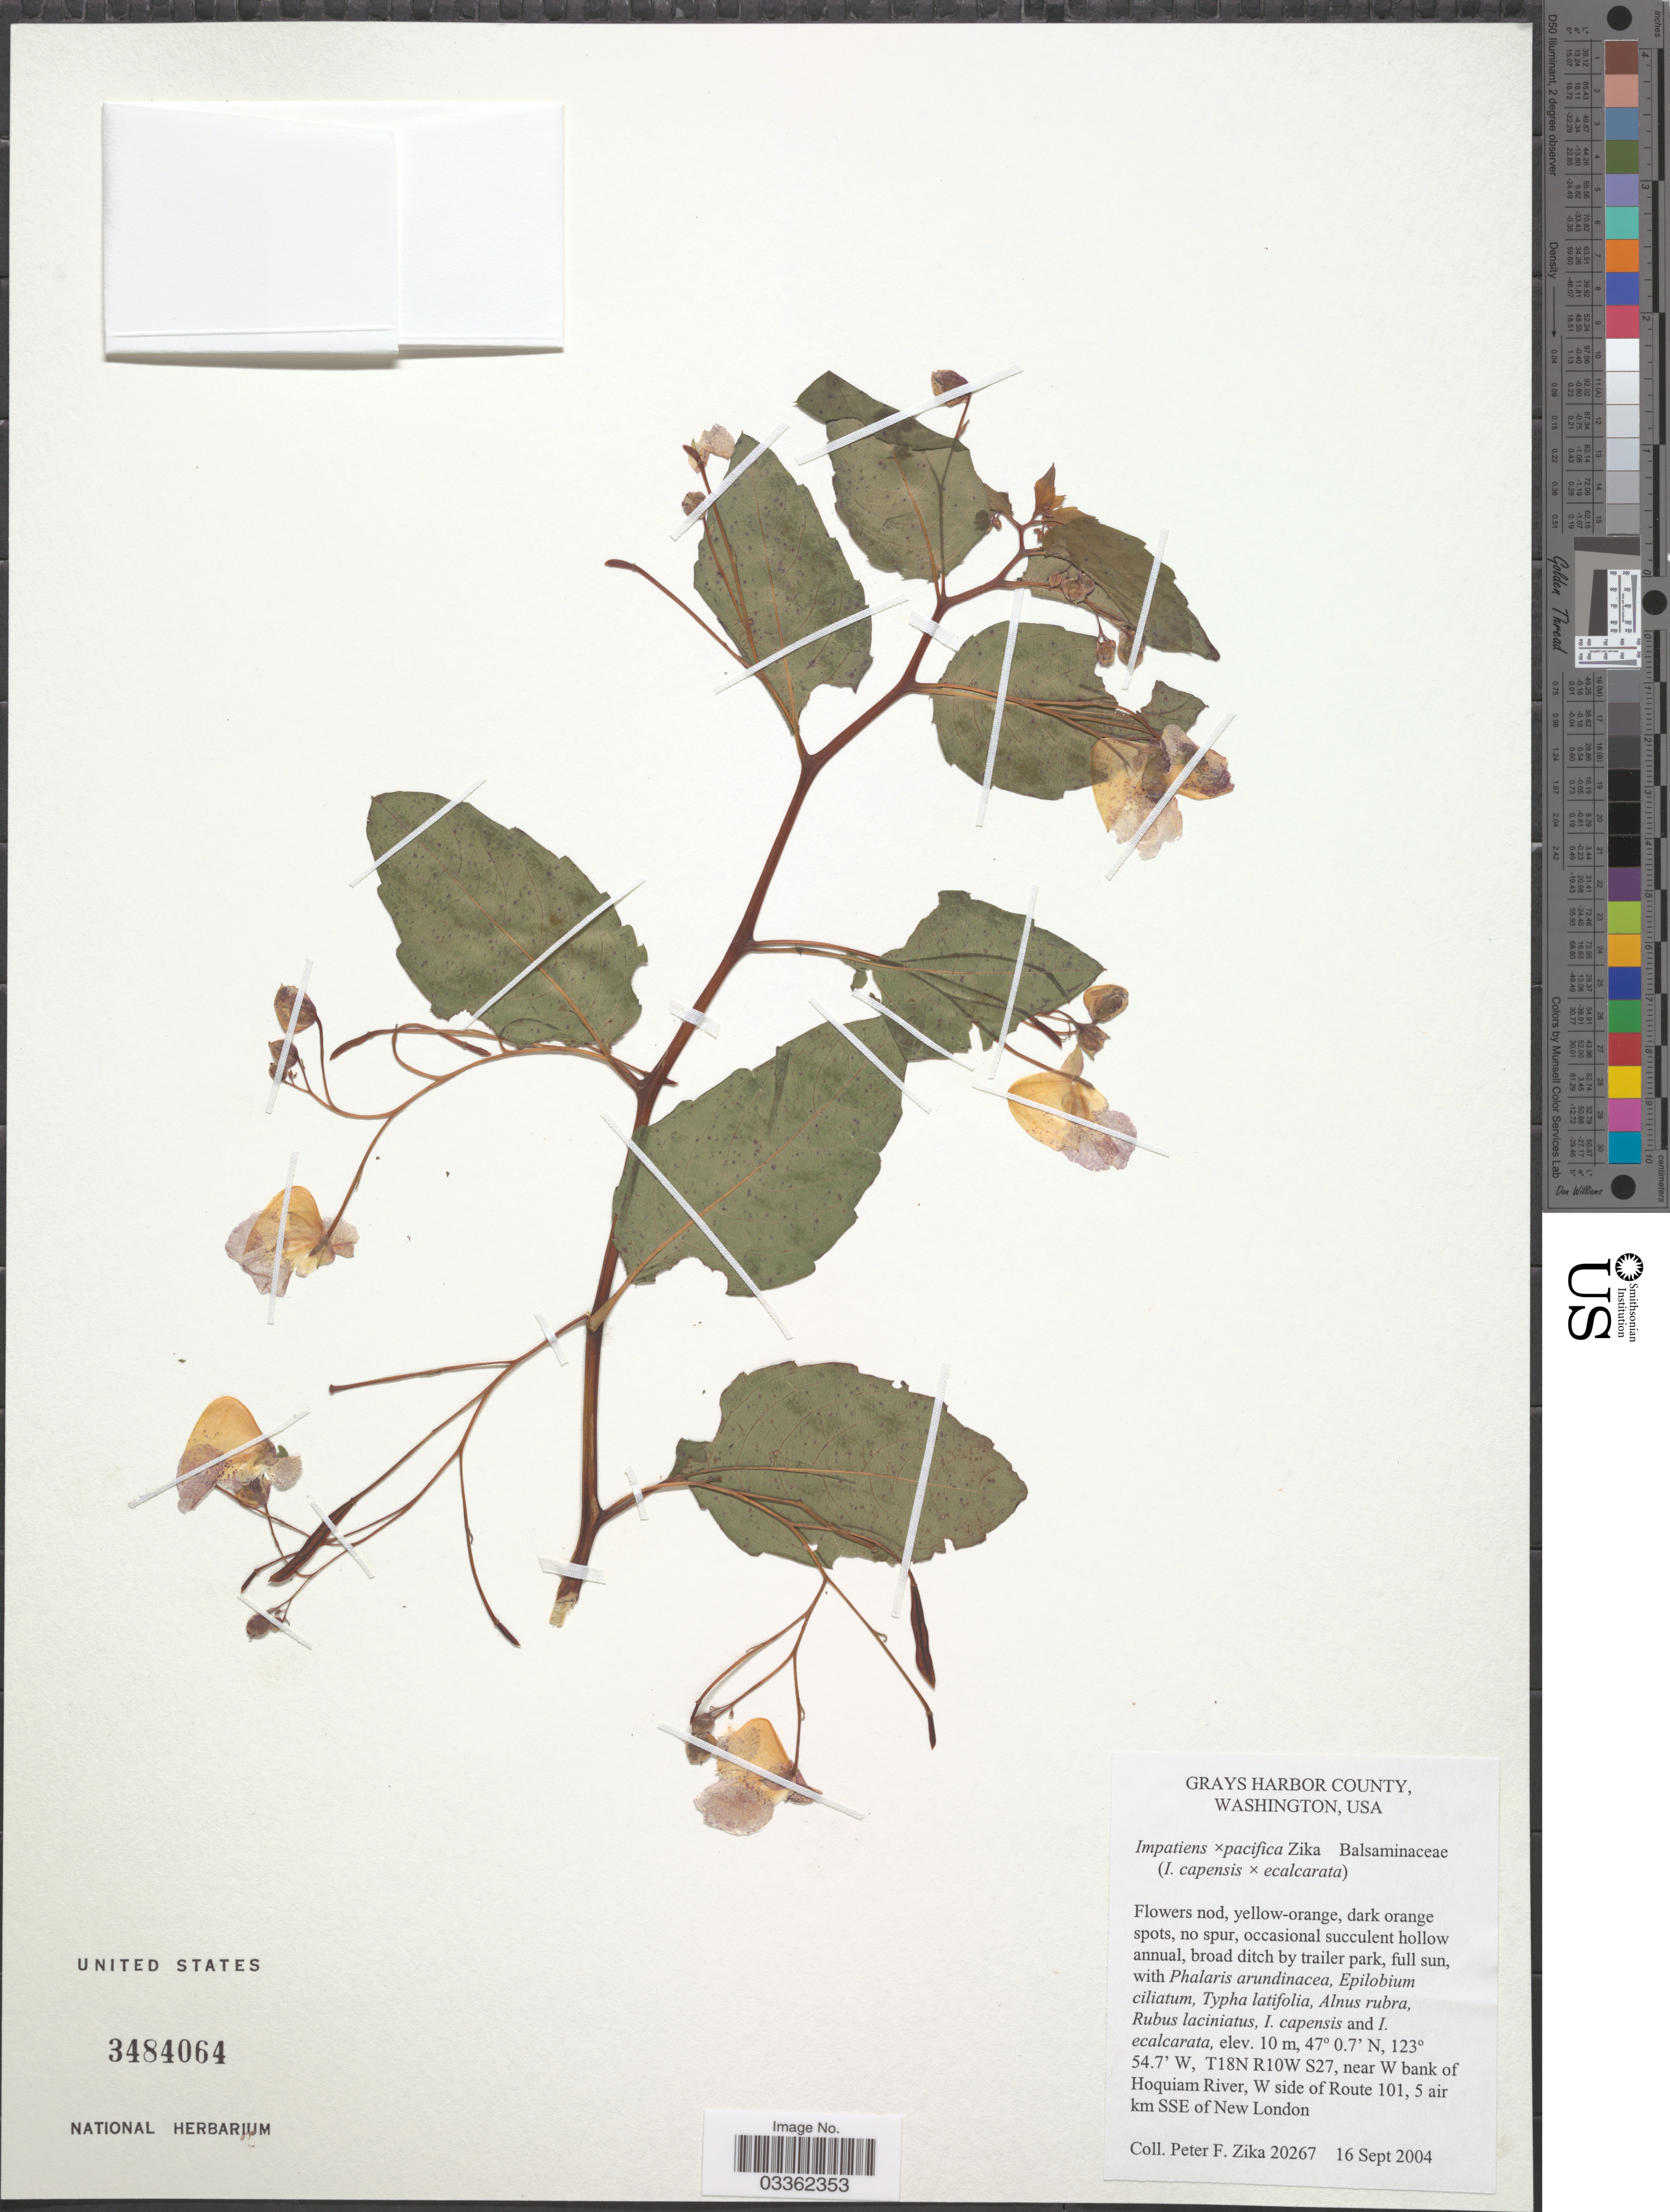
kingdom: Plantae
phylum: Tracheophyta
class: Magnoliopsida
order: Ericales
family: Balsaminaceae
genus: Impatiens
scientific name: Impatiens x pacifica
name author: Zika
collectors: P. F. Zika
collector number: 20267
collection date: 2004-09-16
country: United States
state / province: Washington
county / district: Grays Harbor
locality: Grays Harbor County, T18N R10W S27, near W bank of Hoquiam River, W side of Route 101, 5 air km SSE of New London.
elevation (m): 10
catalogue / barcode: US 3484064